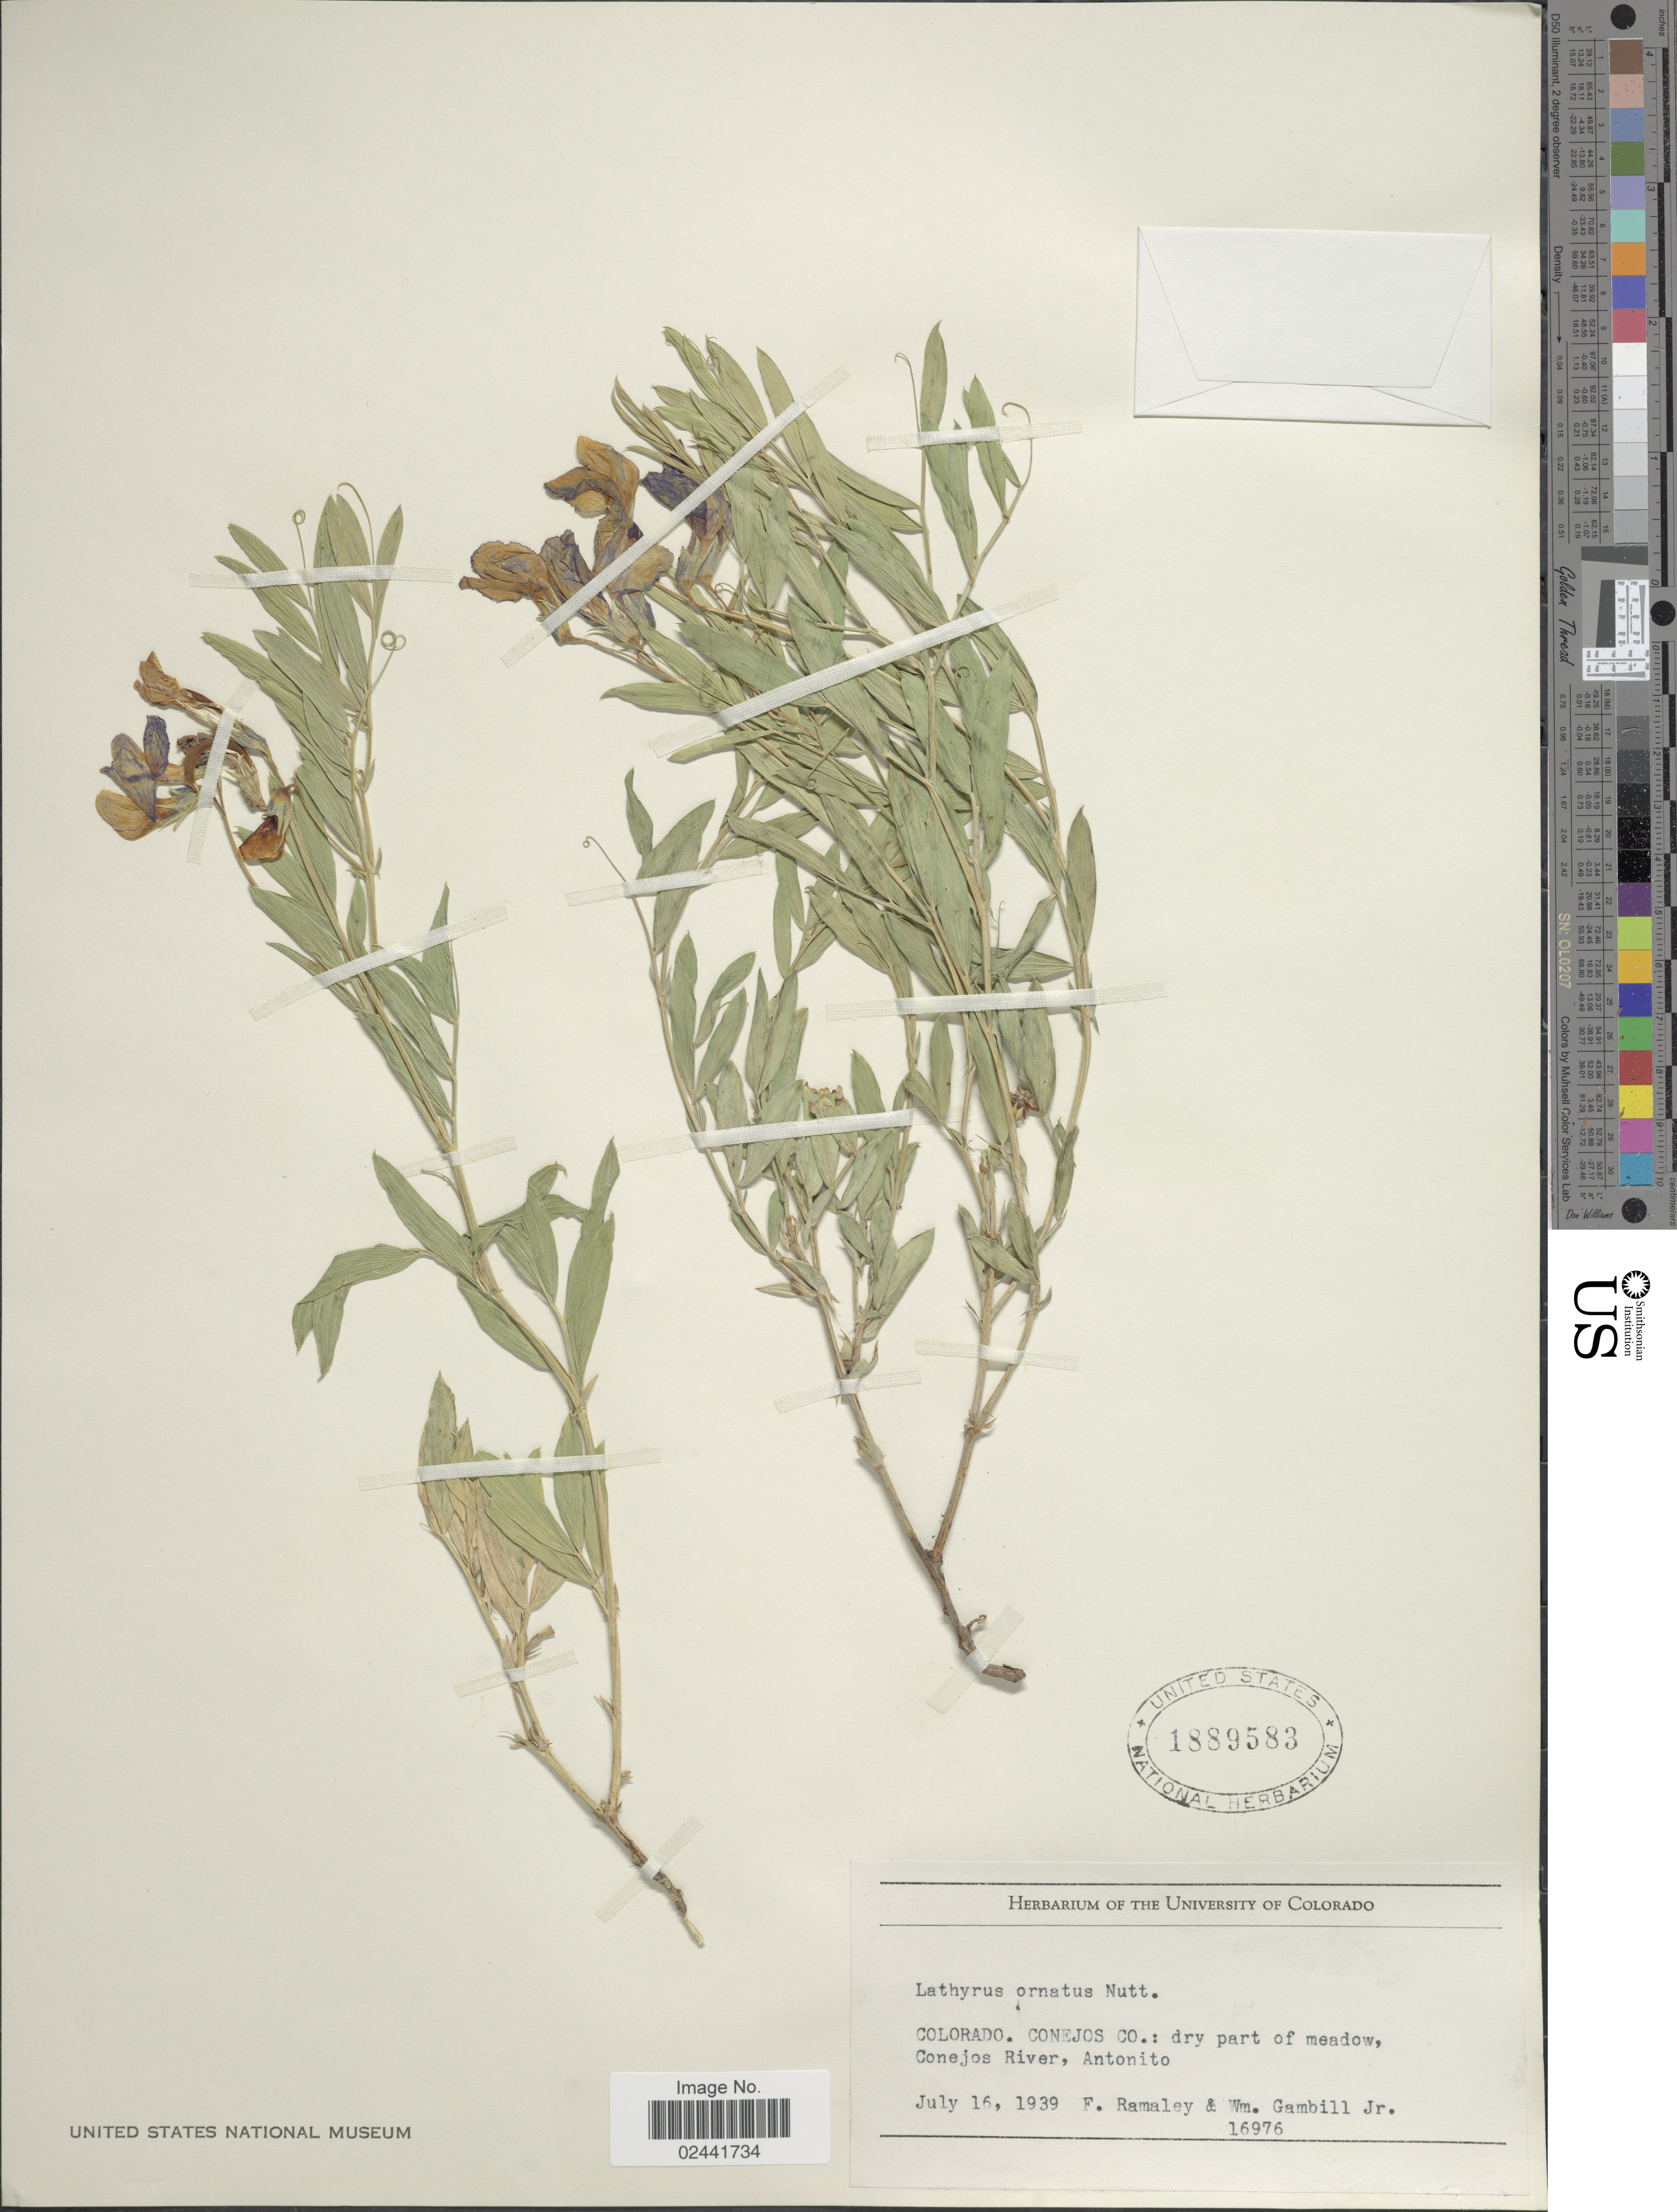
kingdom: Plantae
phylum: Tracheophyta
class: Magnoliopsida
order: Fabales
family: Fabaceae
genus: Lathyrus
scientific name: Lathyrus stipulaceus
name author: (Pursh) Butters & H. St. John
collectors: F. Ramaley & W. Gambill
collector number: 16976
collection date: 1939-07-16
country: United States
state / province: Colorado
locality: Conejos Co: dry part of meadow, Conejos River, Antonito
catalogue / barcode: US 1889583